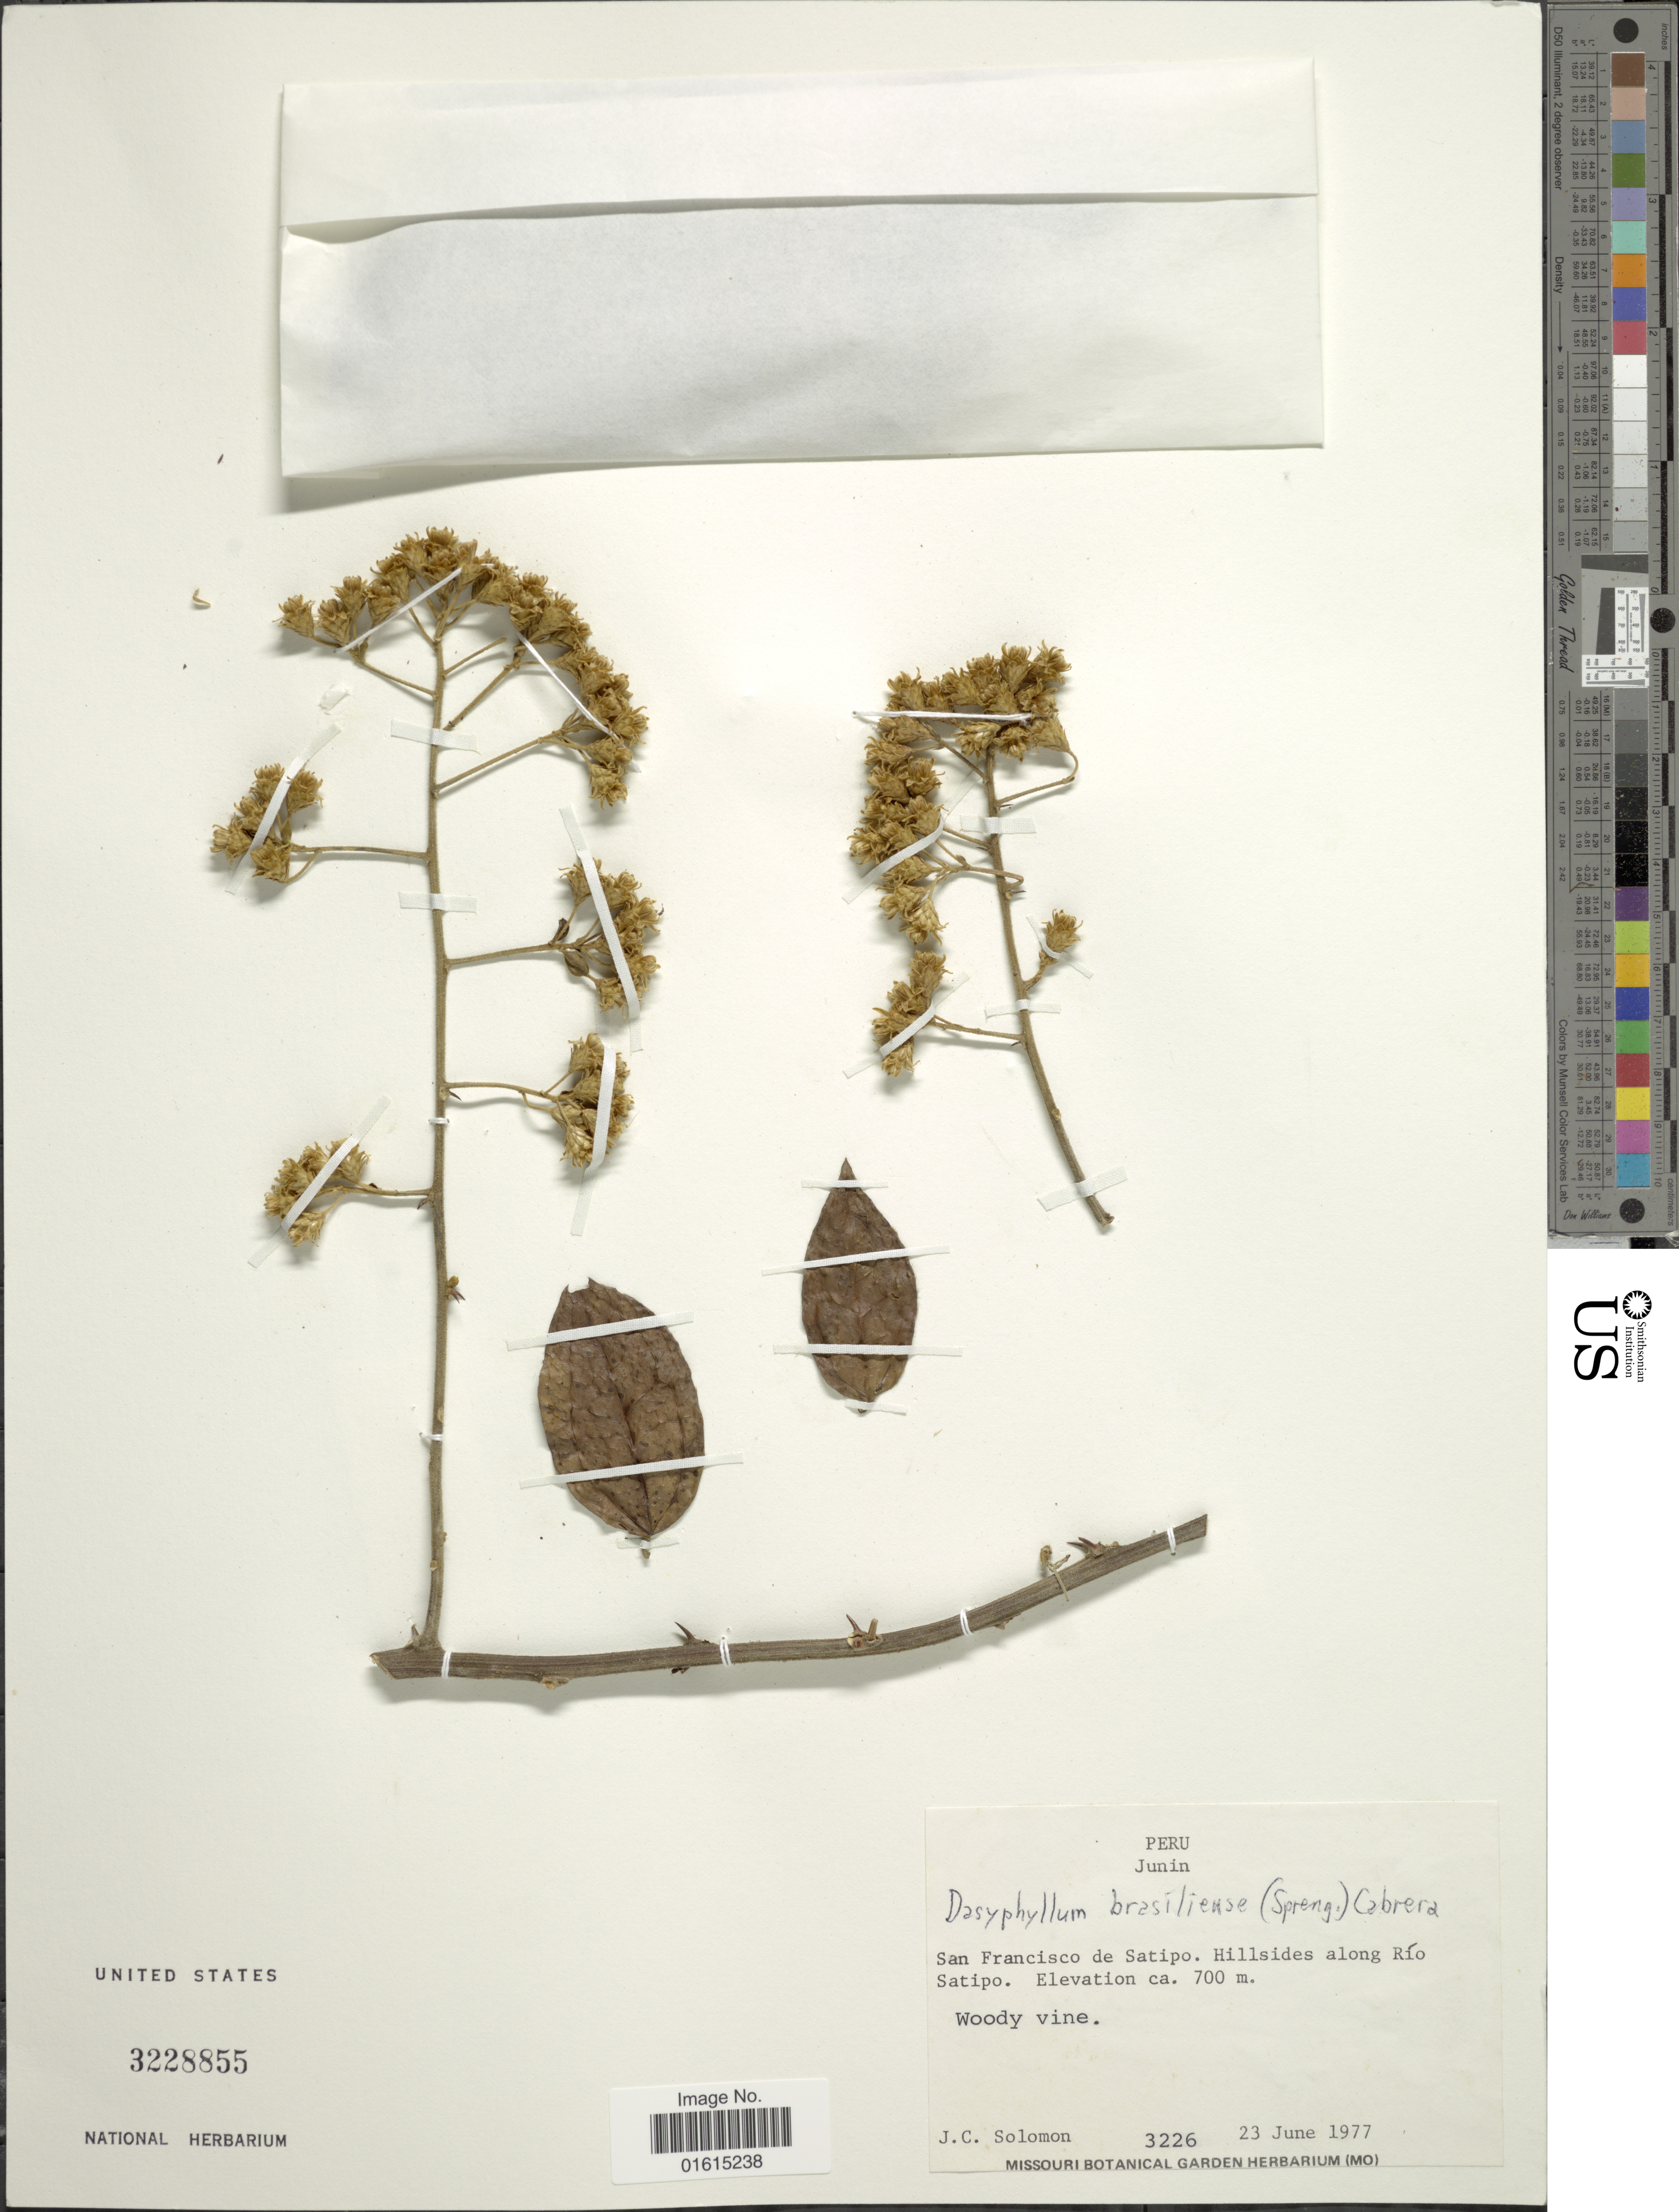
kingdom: Plantae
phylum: Tracheophyta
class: Magnoliopsida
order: Asterales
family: Asteraceae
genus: Dasyphyllum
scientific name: Dasyphyllum brasiliense var. barnadesioides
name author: (Tovar) Cabrera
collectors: J. C. Solomon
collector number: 3226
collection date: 1977-06-23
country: Peru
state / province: Junín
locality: San Francisco de Satipo, hillsides along Rio Satipo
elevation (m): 700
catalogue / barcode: US 3228855